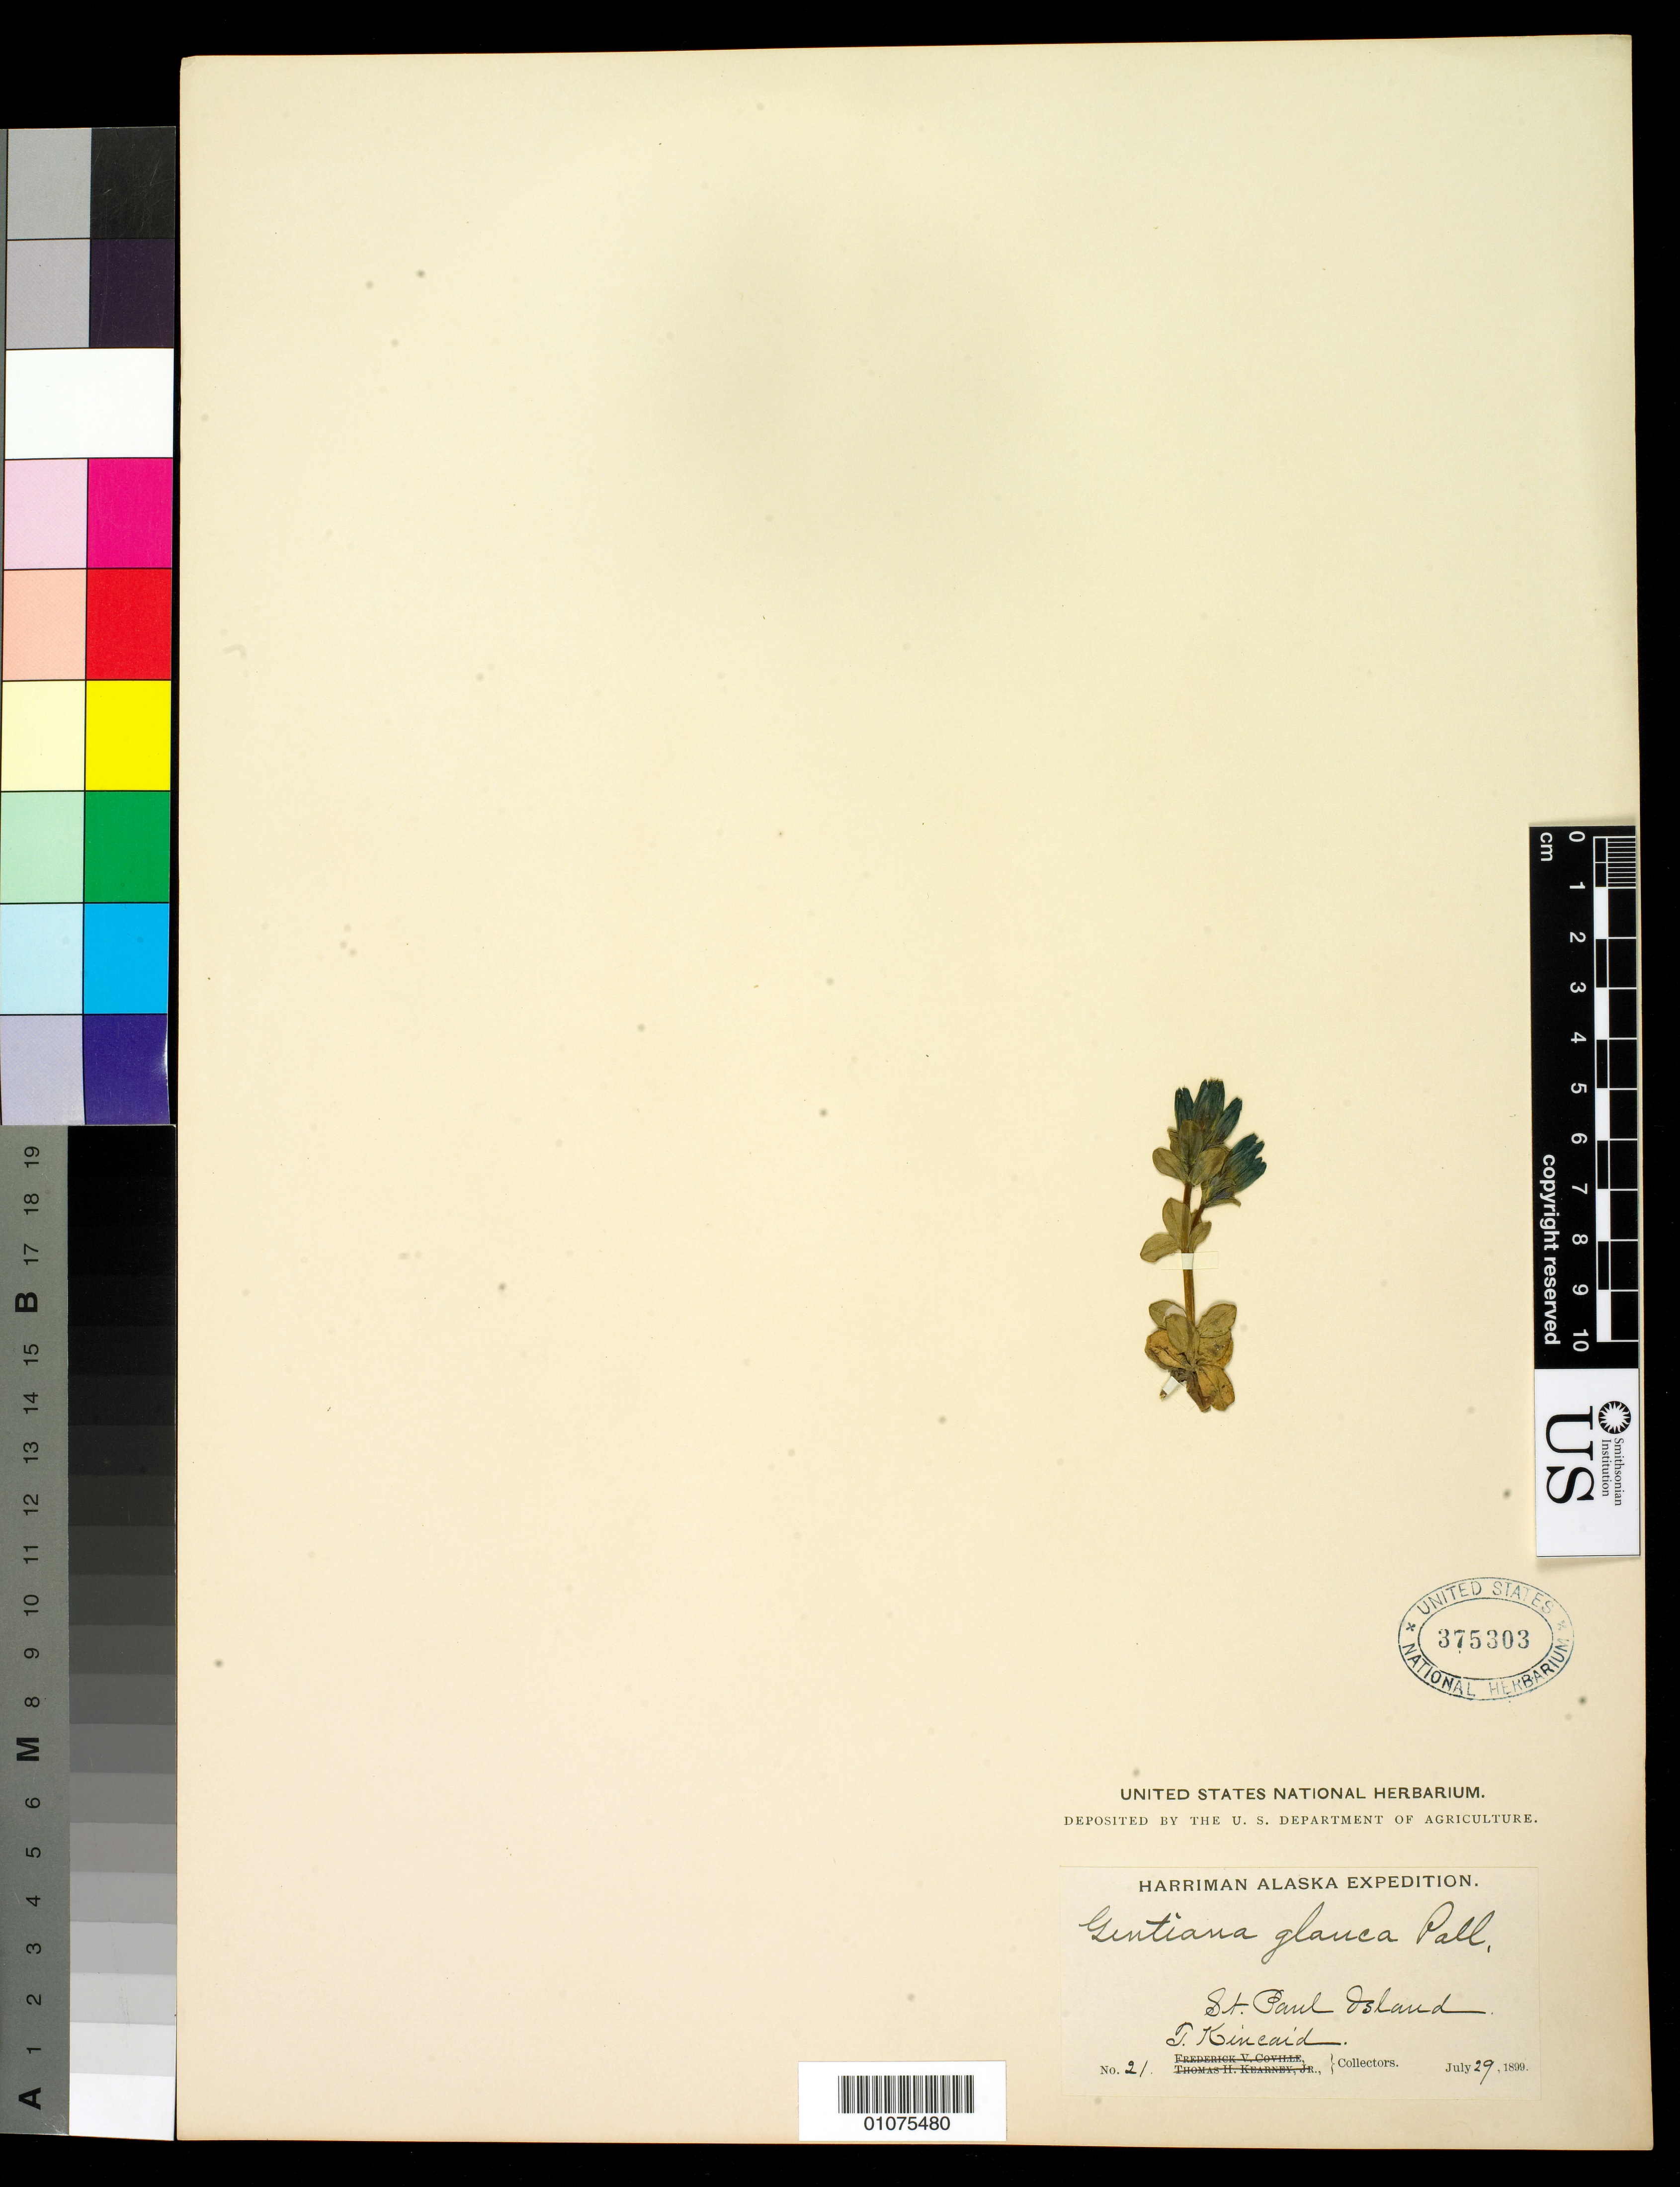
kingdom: Plantae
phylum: Tracheophyta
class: Magnoliopsida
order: Gentianales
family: Gentianaceae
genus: Gentiana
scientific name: Gentiana glauca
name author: Pall.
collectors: T. C. Kincaid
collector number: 21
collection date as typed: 29 Jul 1899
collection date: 1899-07-29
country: United States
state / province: Alaska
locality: St. Paul Island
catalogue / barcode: US 375303